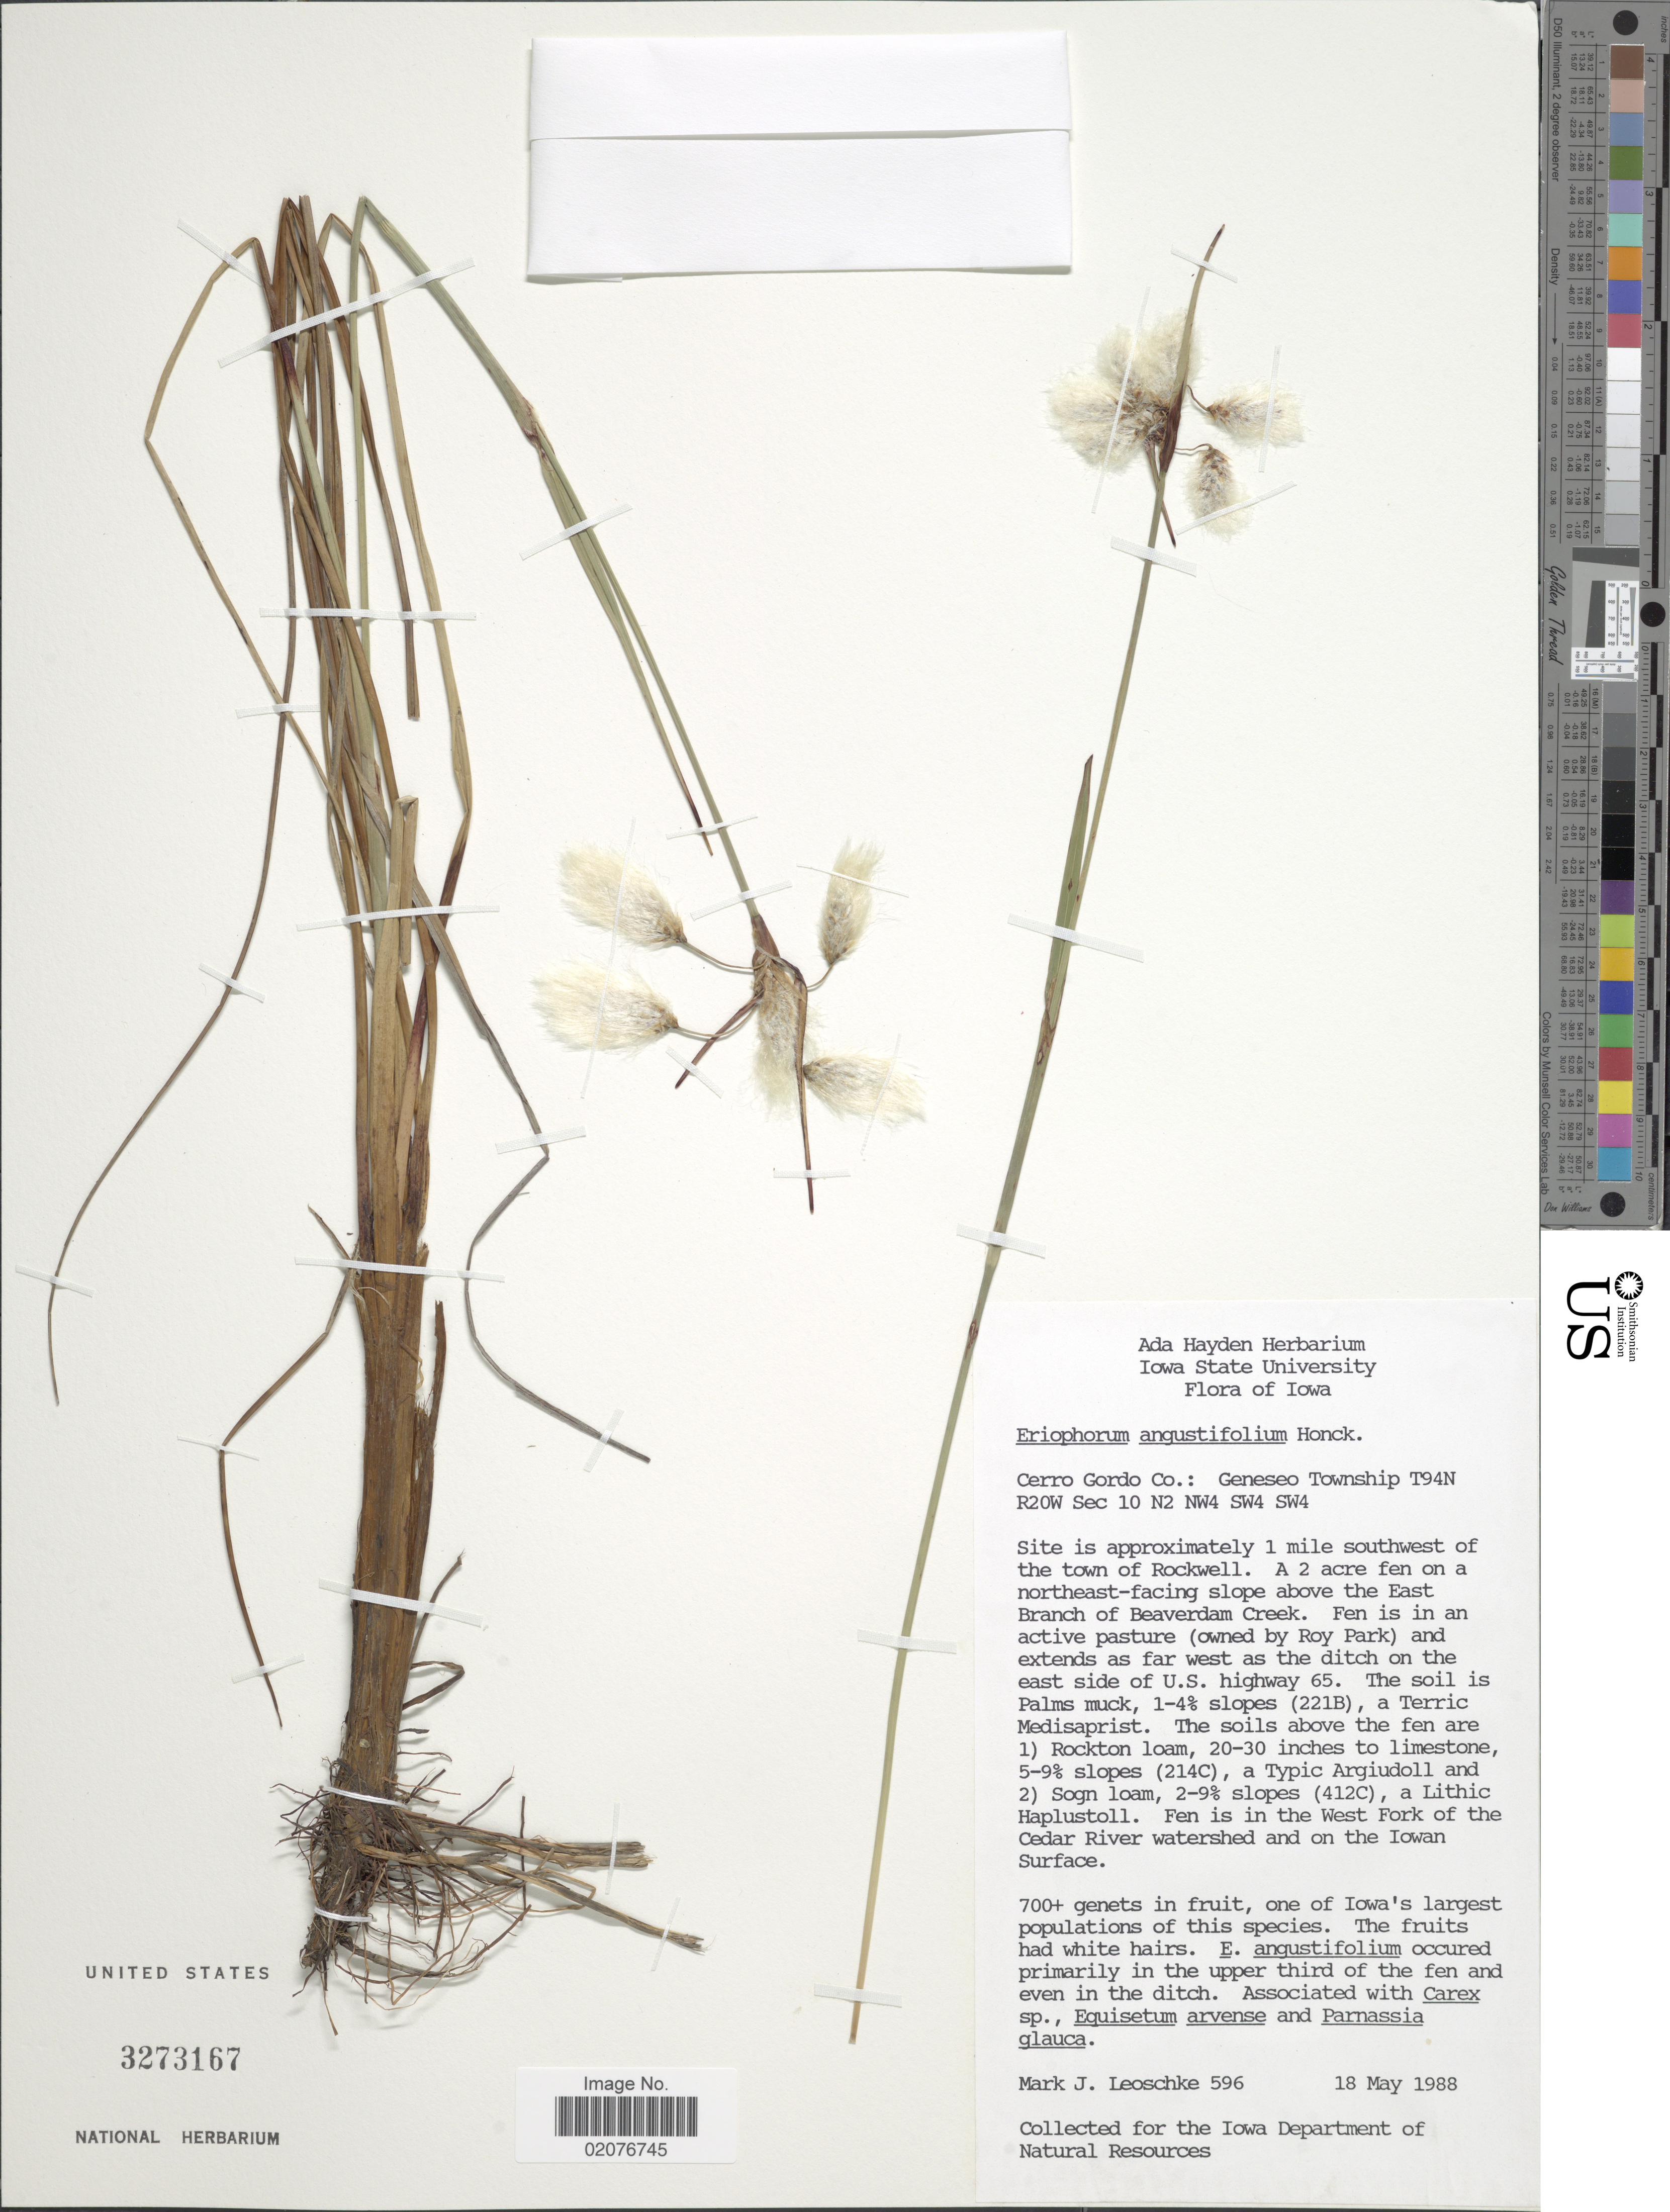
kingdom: Plantae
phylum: Tracheophyta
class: Liliopsida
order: Poales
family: Cyperaceae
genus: Eriophorum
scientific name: Eriophorum angustifolium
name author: Honck.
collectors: M. J. Leoschke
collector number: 596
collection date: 1988-05-18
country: United States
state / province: Iowa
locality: Cerro Gordo Co: Geneseo Township T94N R20W Sec 10 N2 NW4 SW4 SW4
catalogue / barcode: US 3273167